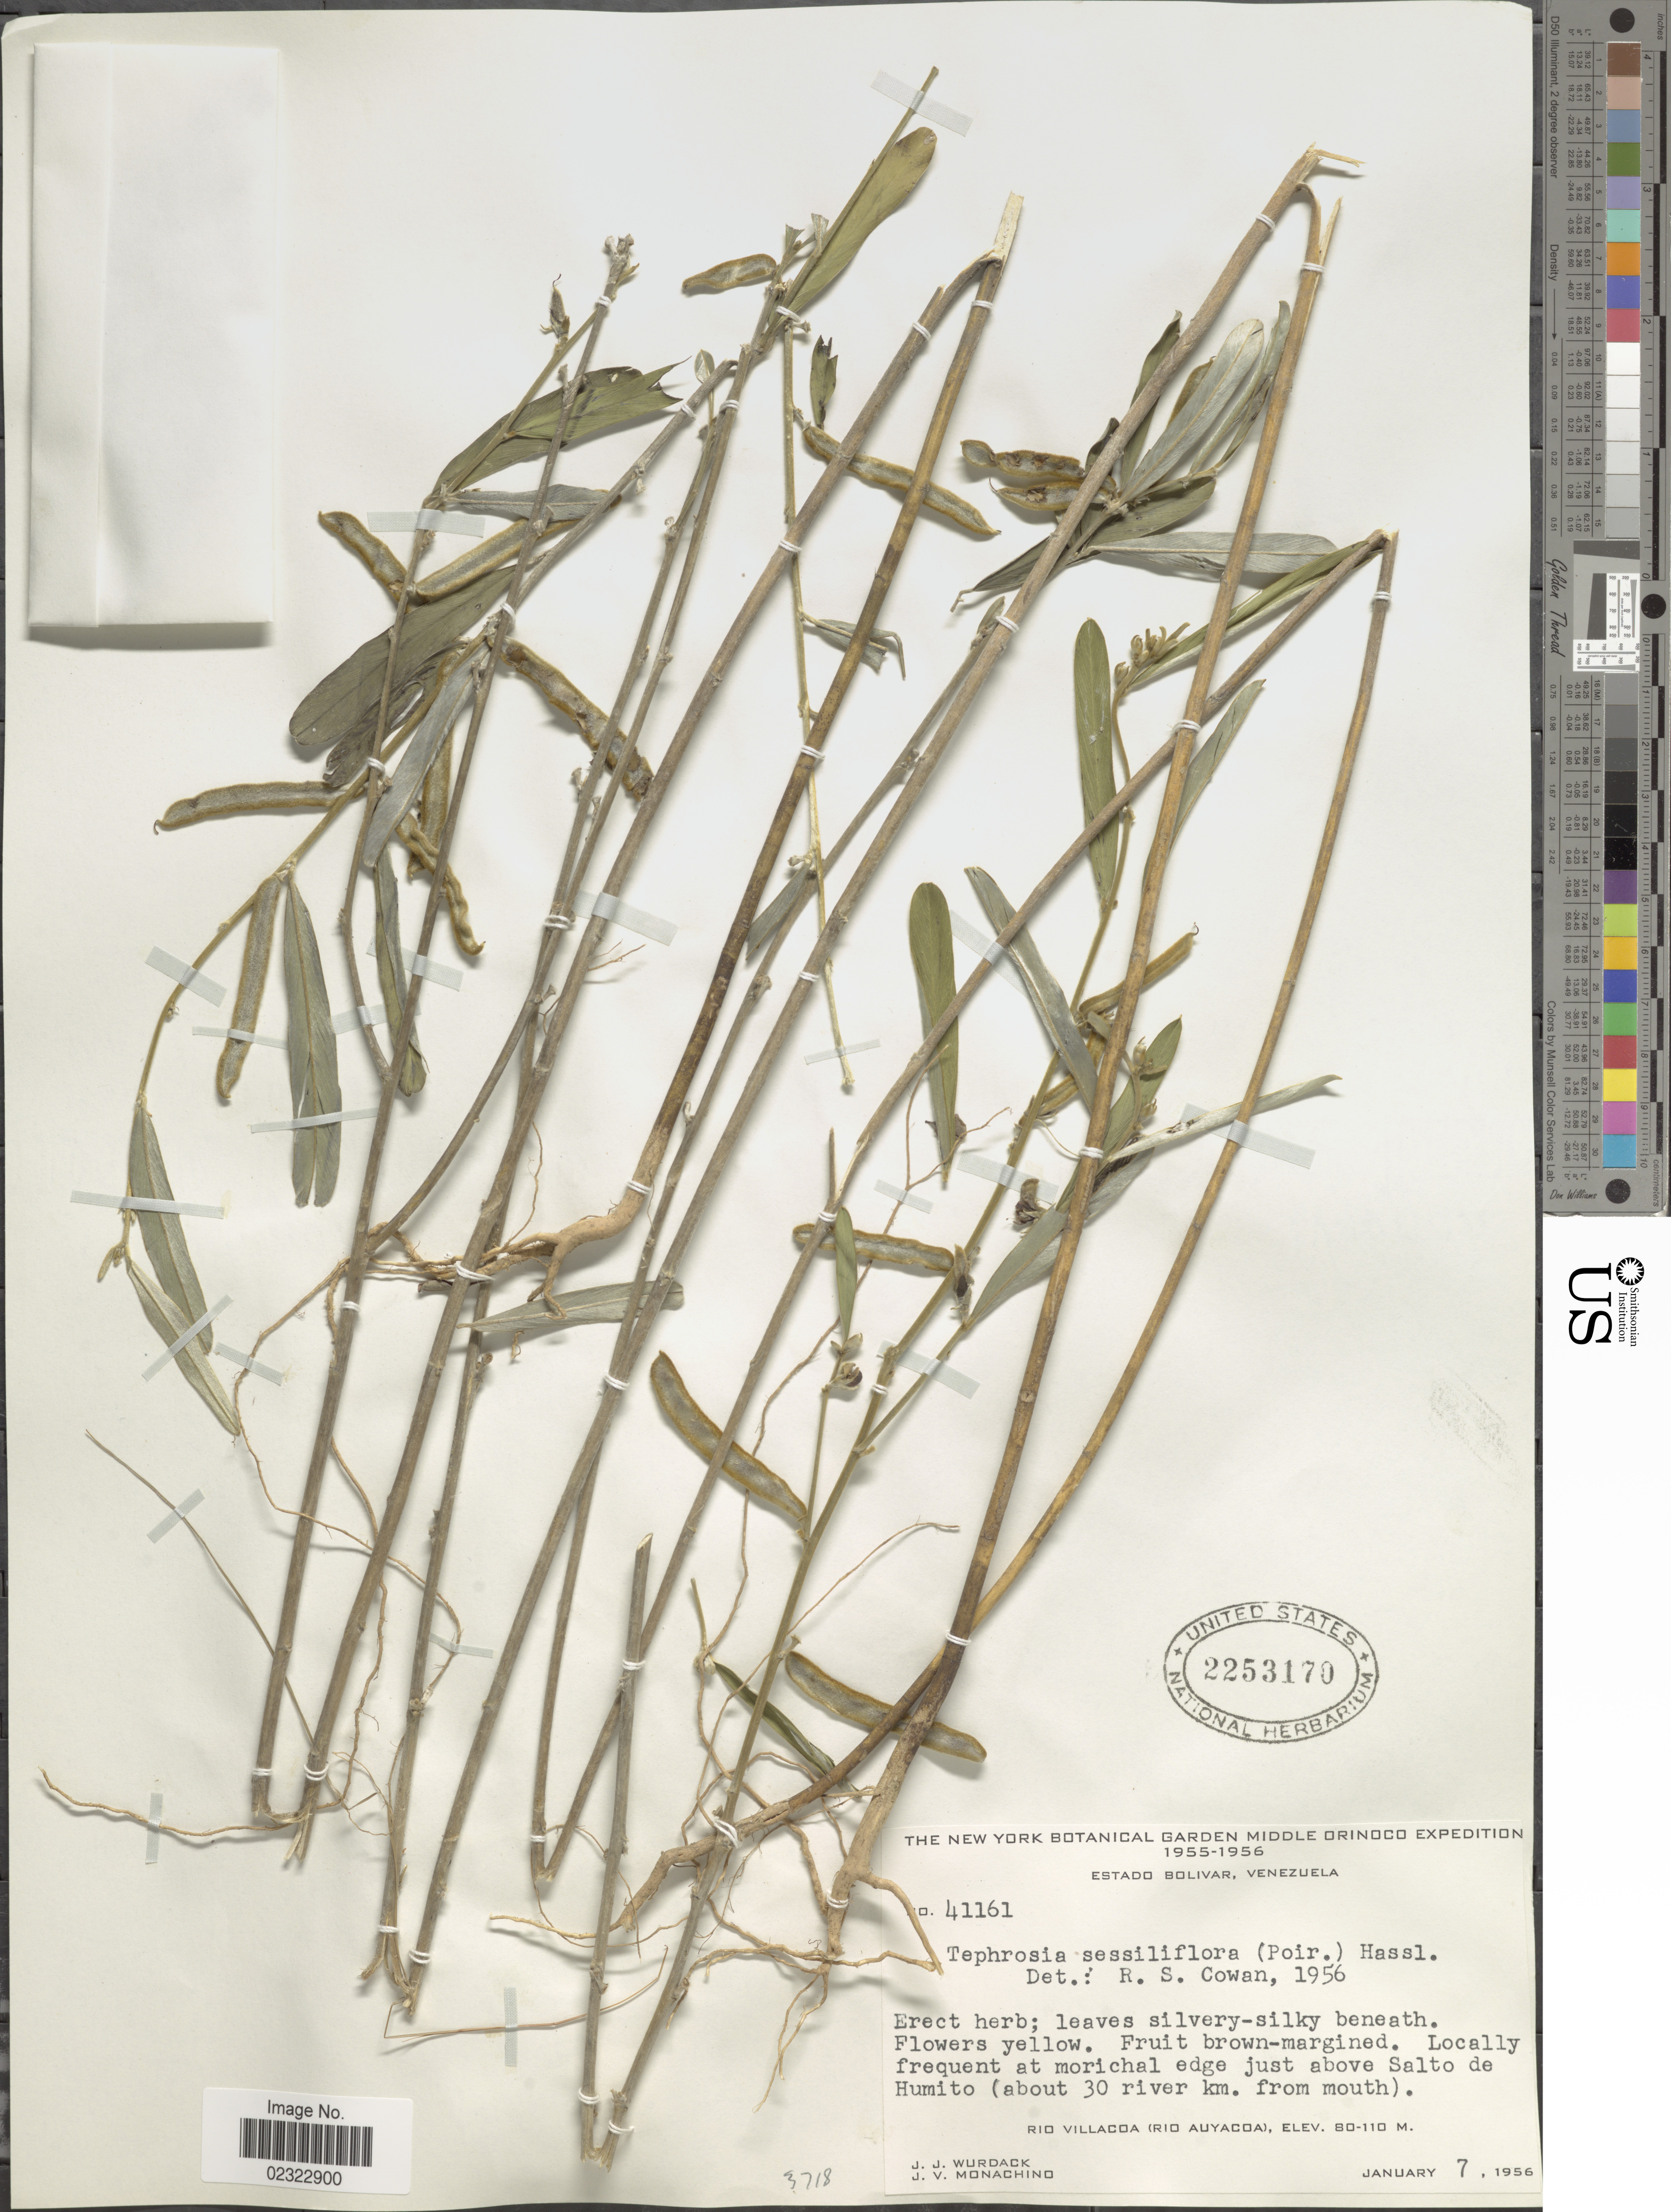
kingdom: Plantae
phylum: Tracheophyta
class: Magnoliopsida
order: Fabales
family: Fabaceae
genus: Tephrosia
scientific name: Tephrosia sessiliflora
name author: (Poir.) Hassl.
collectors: J. J. Wurdack & J. V. Monachino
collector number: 41161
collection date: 1956-01-07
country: Venezuela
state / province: Bolivar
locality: Estado Bolivar, Venezuela, Locally frequent at morichal edge just above Salto de Humito (about 30 river km. from mouth) Rio Villacao (Rio Auyacoa)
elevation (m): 80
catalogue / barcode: US 2253170